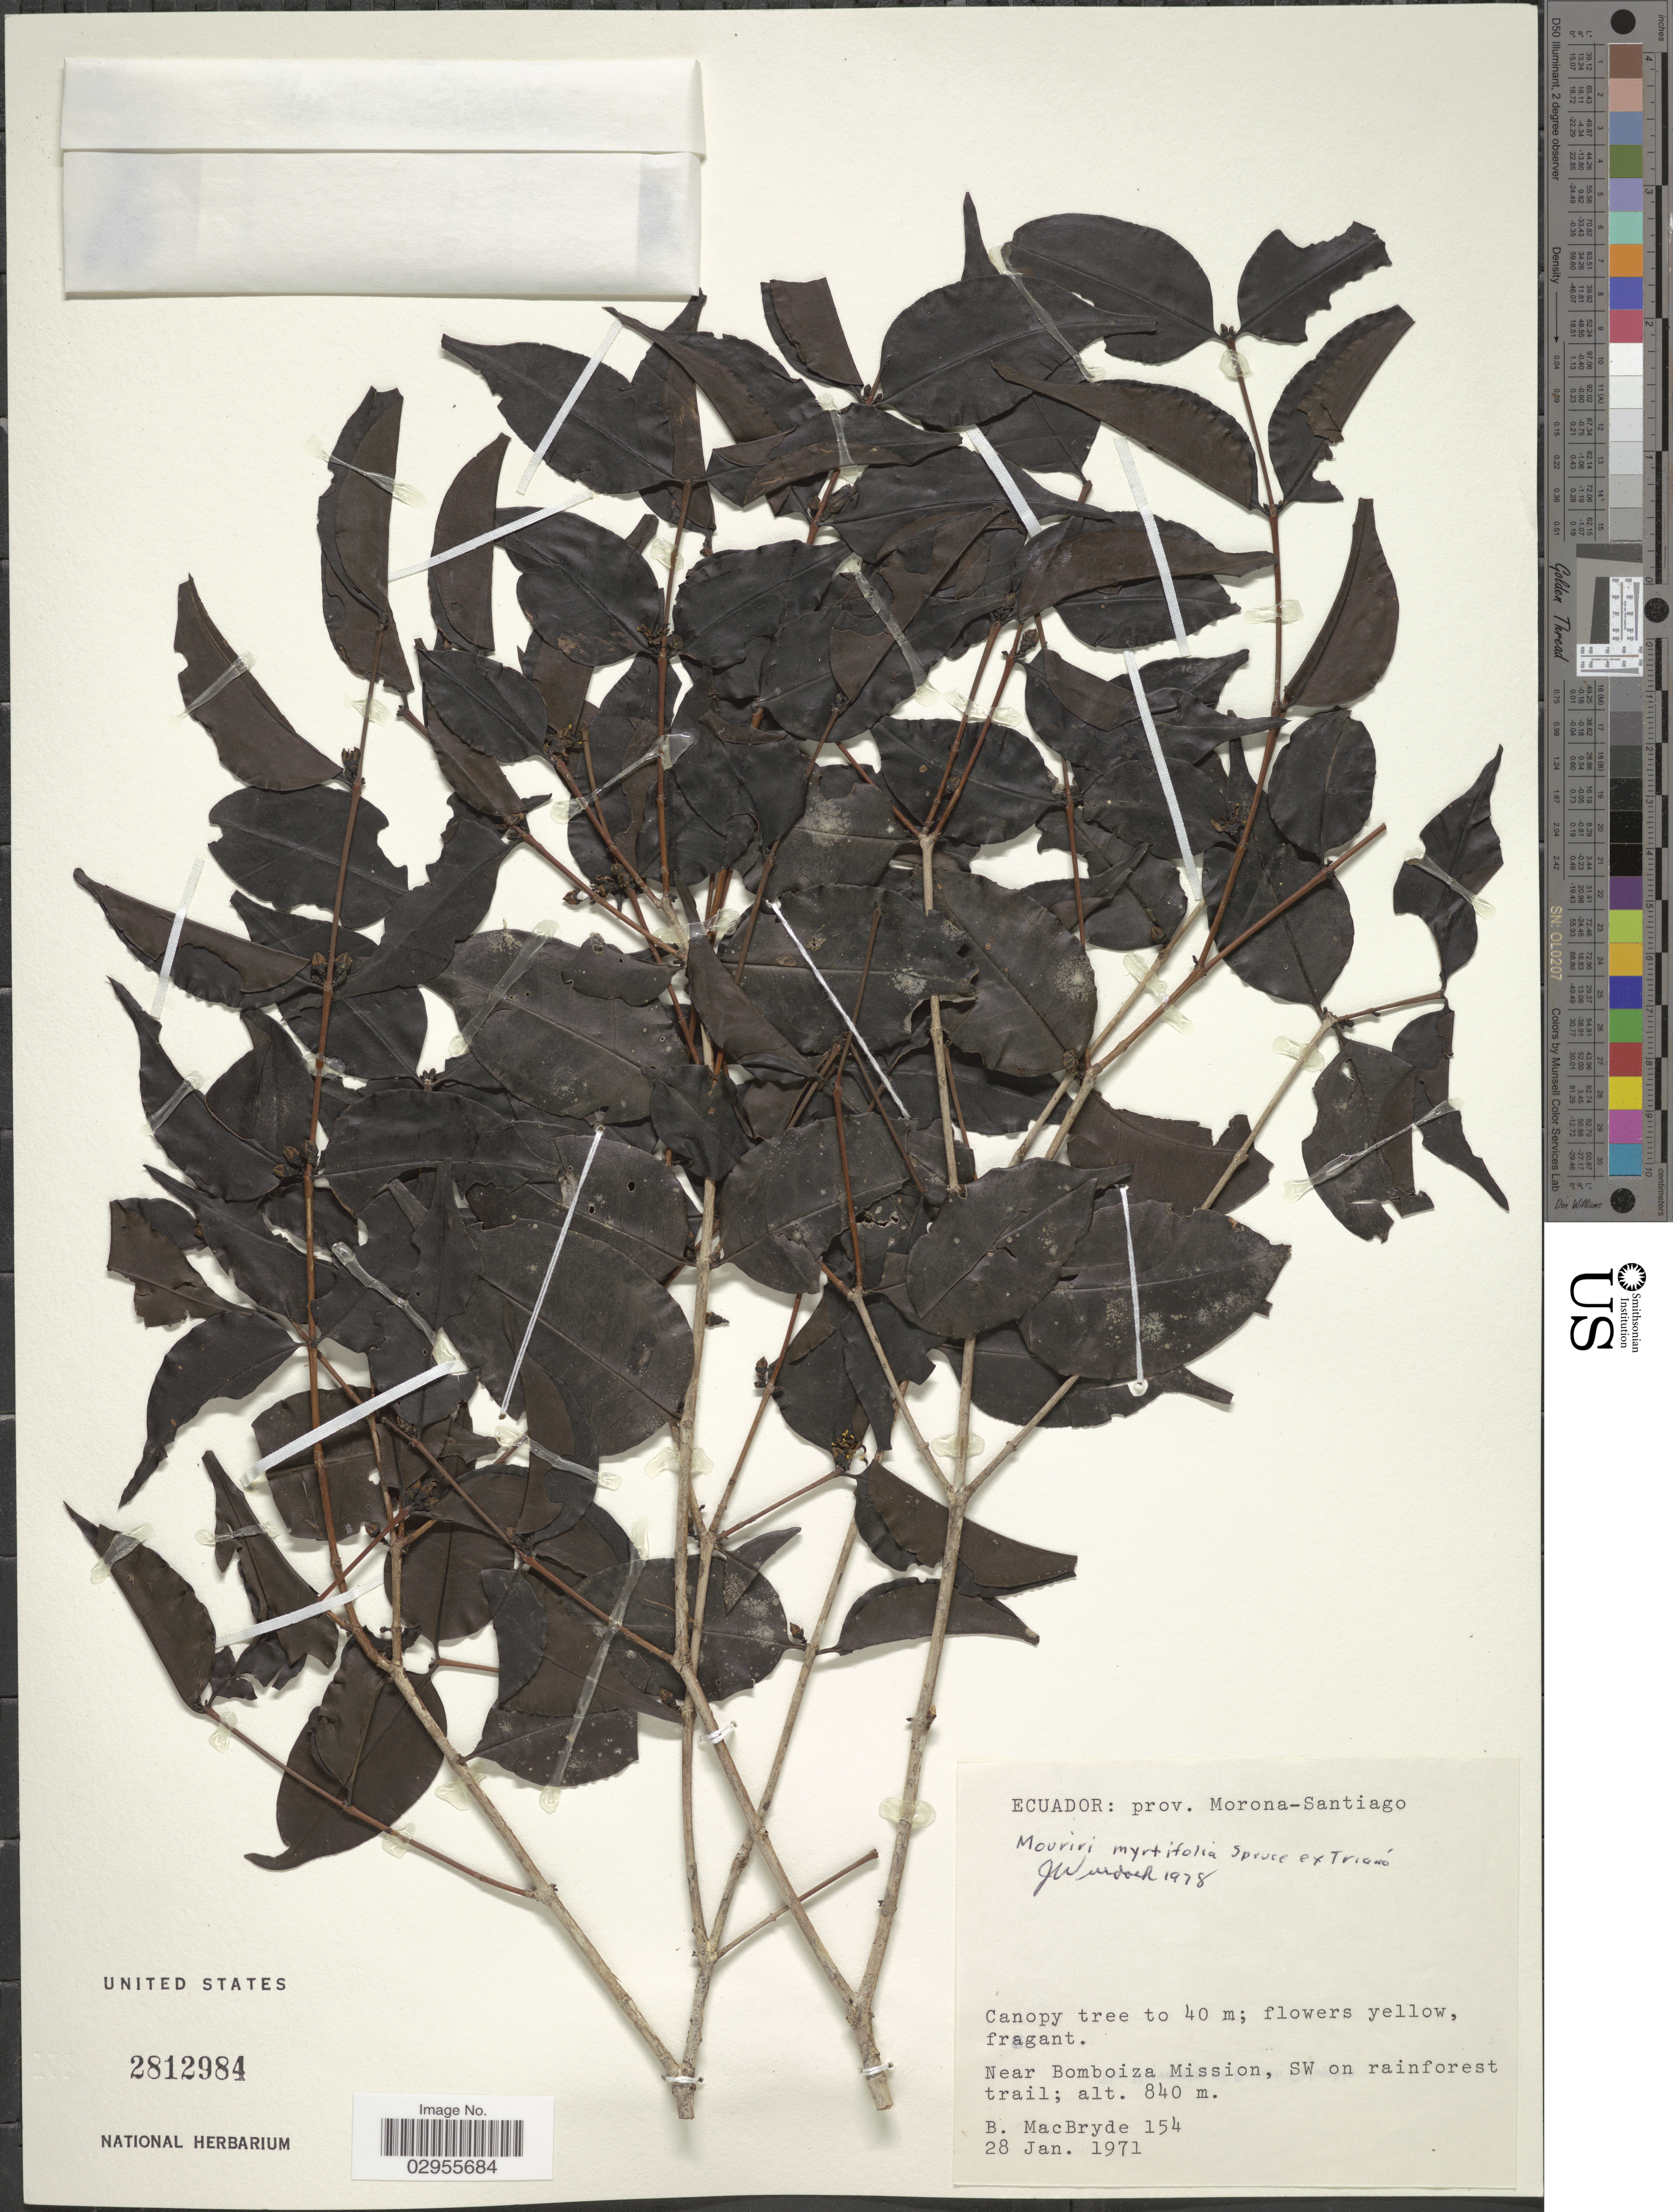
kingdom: Plantae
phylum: Tracheophyta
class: Magnoliopsida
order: Myrtales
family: Melastomataceae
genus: Mouriri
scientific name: Mouriri myrtifolia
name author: Spruce ex Triana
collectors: B. MacBryde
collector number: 154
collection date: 1971-01-28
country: Ecuador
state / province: Morona-Santiago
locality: Near Bomboiza Mission, SW on rainforest trail.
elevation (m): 840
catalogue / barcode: US 2812984